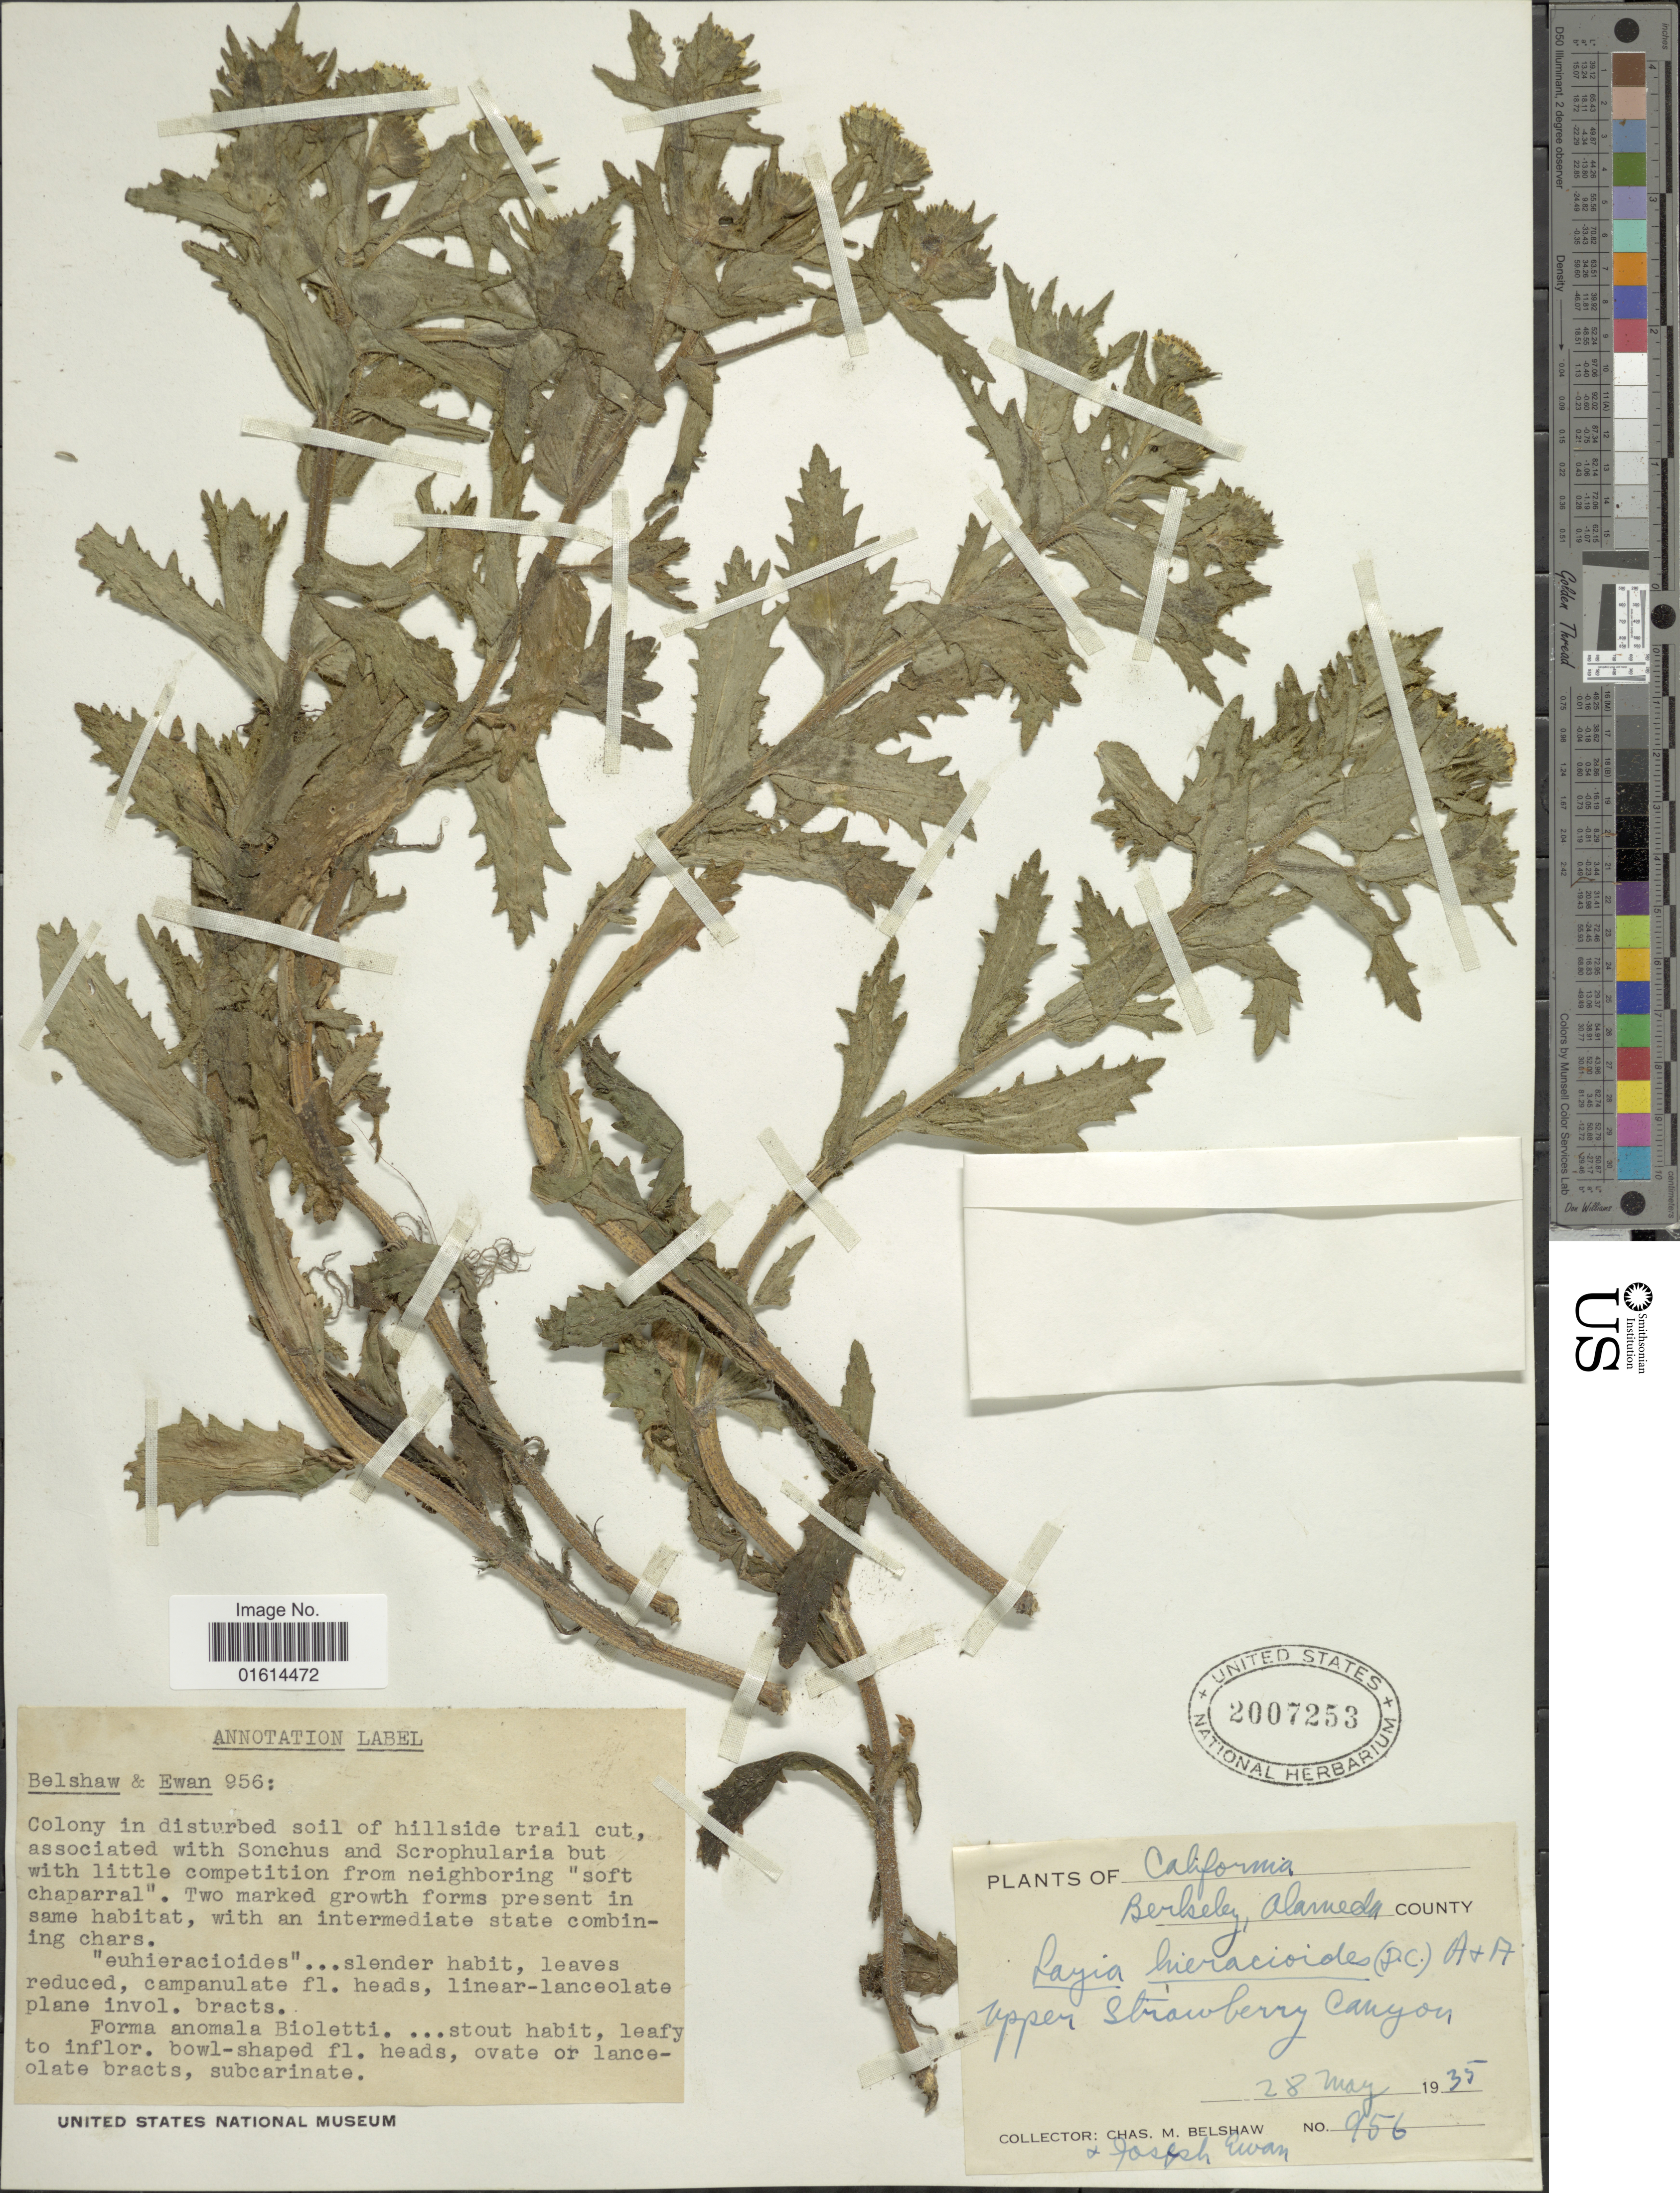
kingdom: Plantae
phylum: Tracheophyta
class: Magnoliopsida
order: Asterales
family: Asteraceae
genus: Layia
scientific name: Layia hieracioides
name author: (Hook. & Arn.) DC.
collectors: C. Shaw & J. A. Ewan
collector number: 956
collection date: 1935-05-28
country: United States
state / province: California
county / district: Alameda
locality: Berkeley, Alameda County, upper Strawberry Canyon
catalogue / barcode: US 2007253